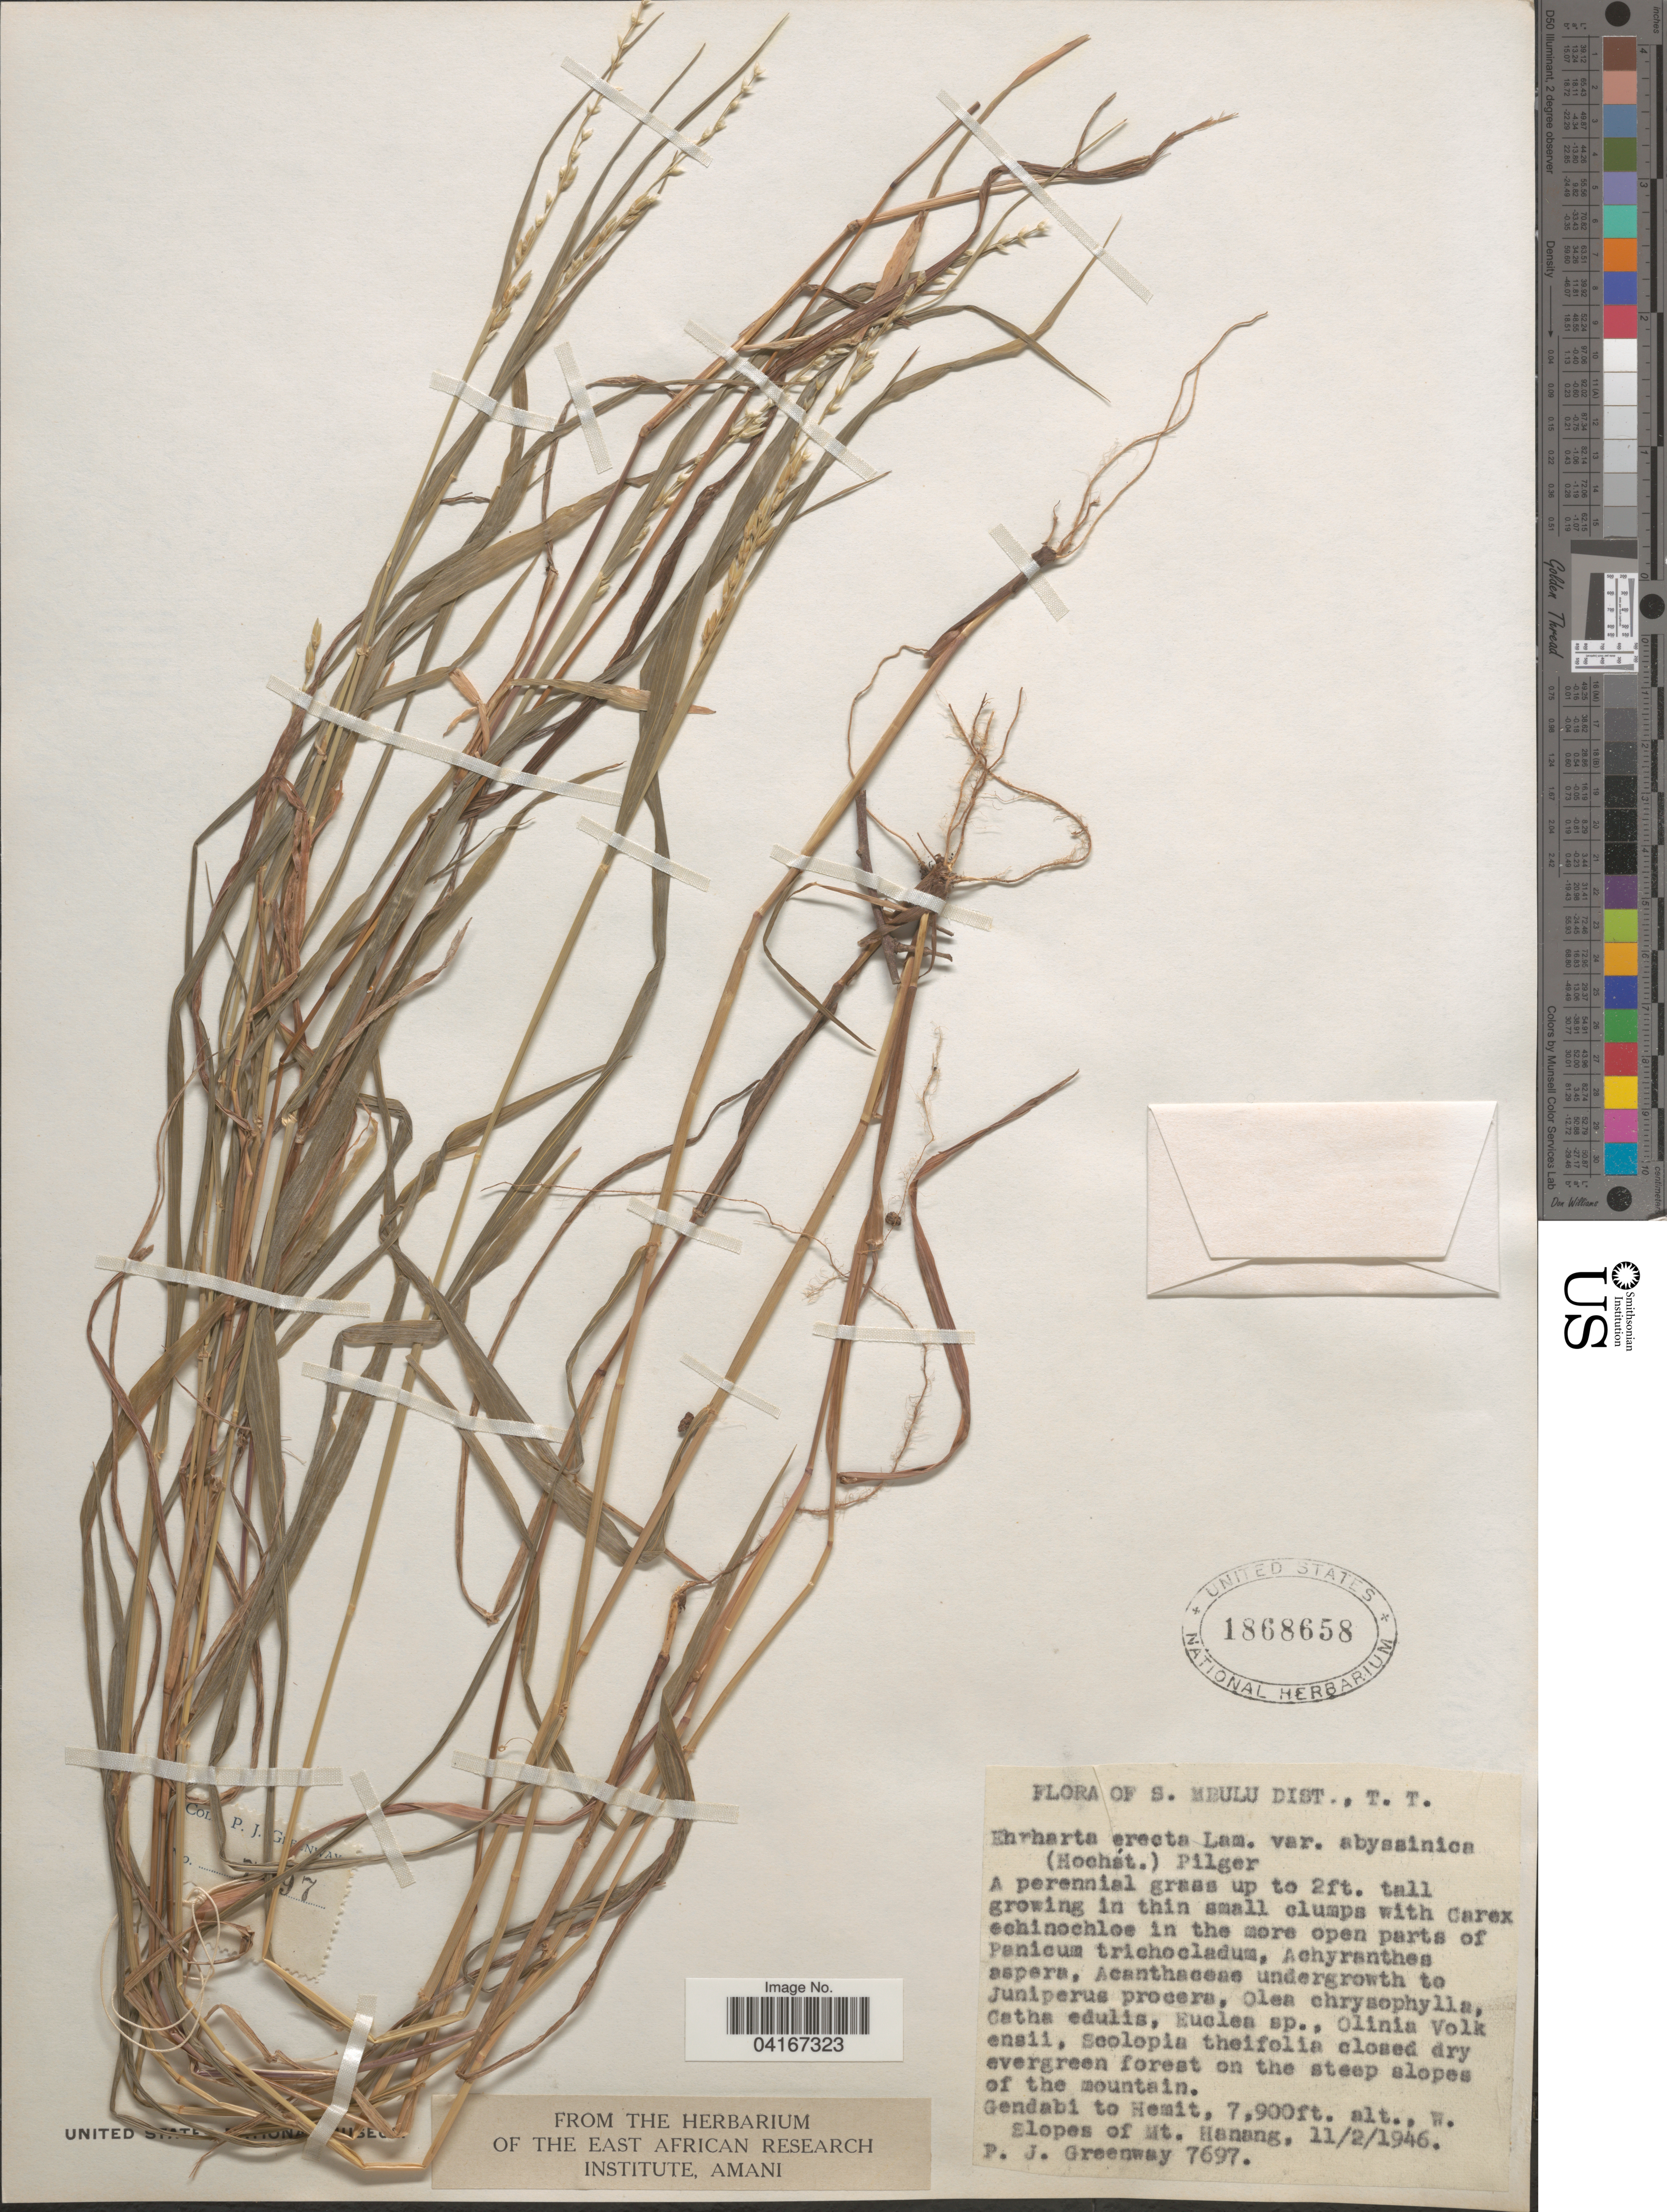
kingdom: Plantae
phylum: Tracheophyta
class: Liliopsida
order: Poales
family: Poaceae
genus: Ehrharta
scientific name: Ehrharta erecta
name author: Lam.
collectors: P. J. Greenway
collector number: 7697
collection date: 1946-02-11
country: Tanzania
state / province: Manyara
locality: S. Mbulu Dist. Gendabi to Hemit, W. slopes of Mt. Hanang.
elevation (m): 2408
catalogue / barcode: US 1868658